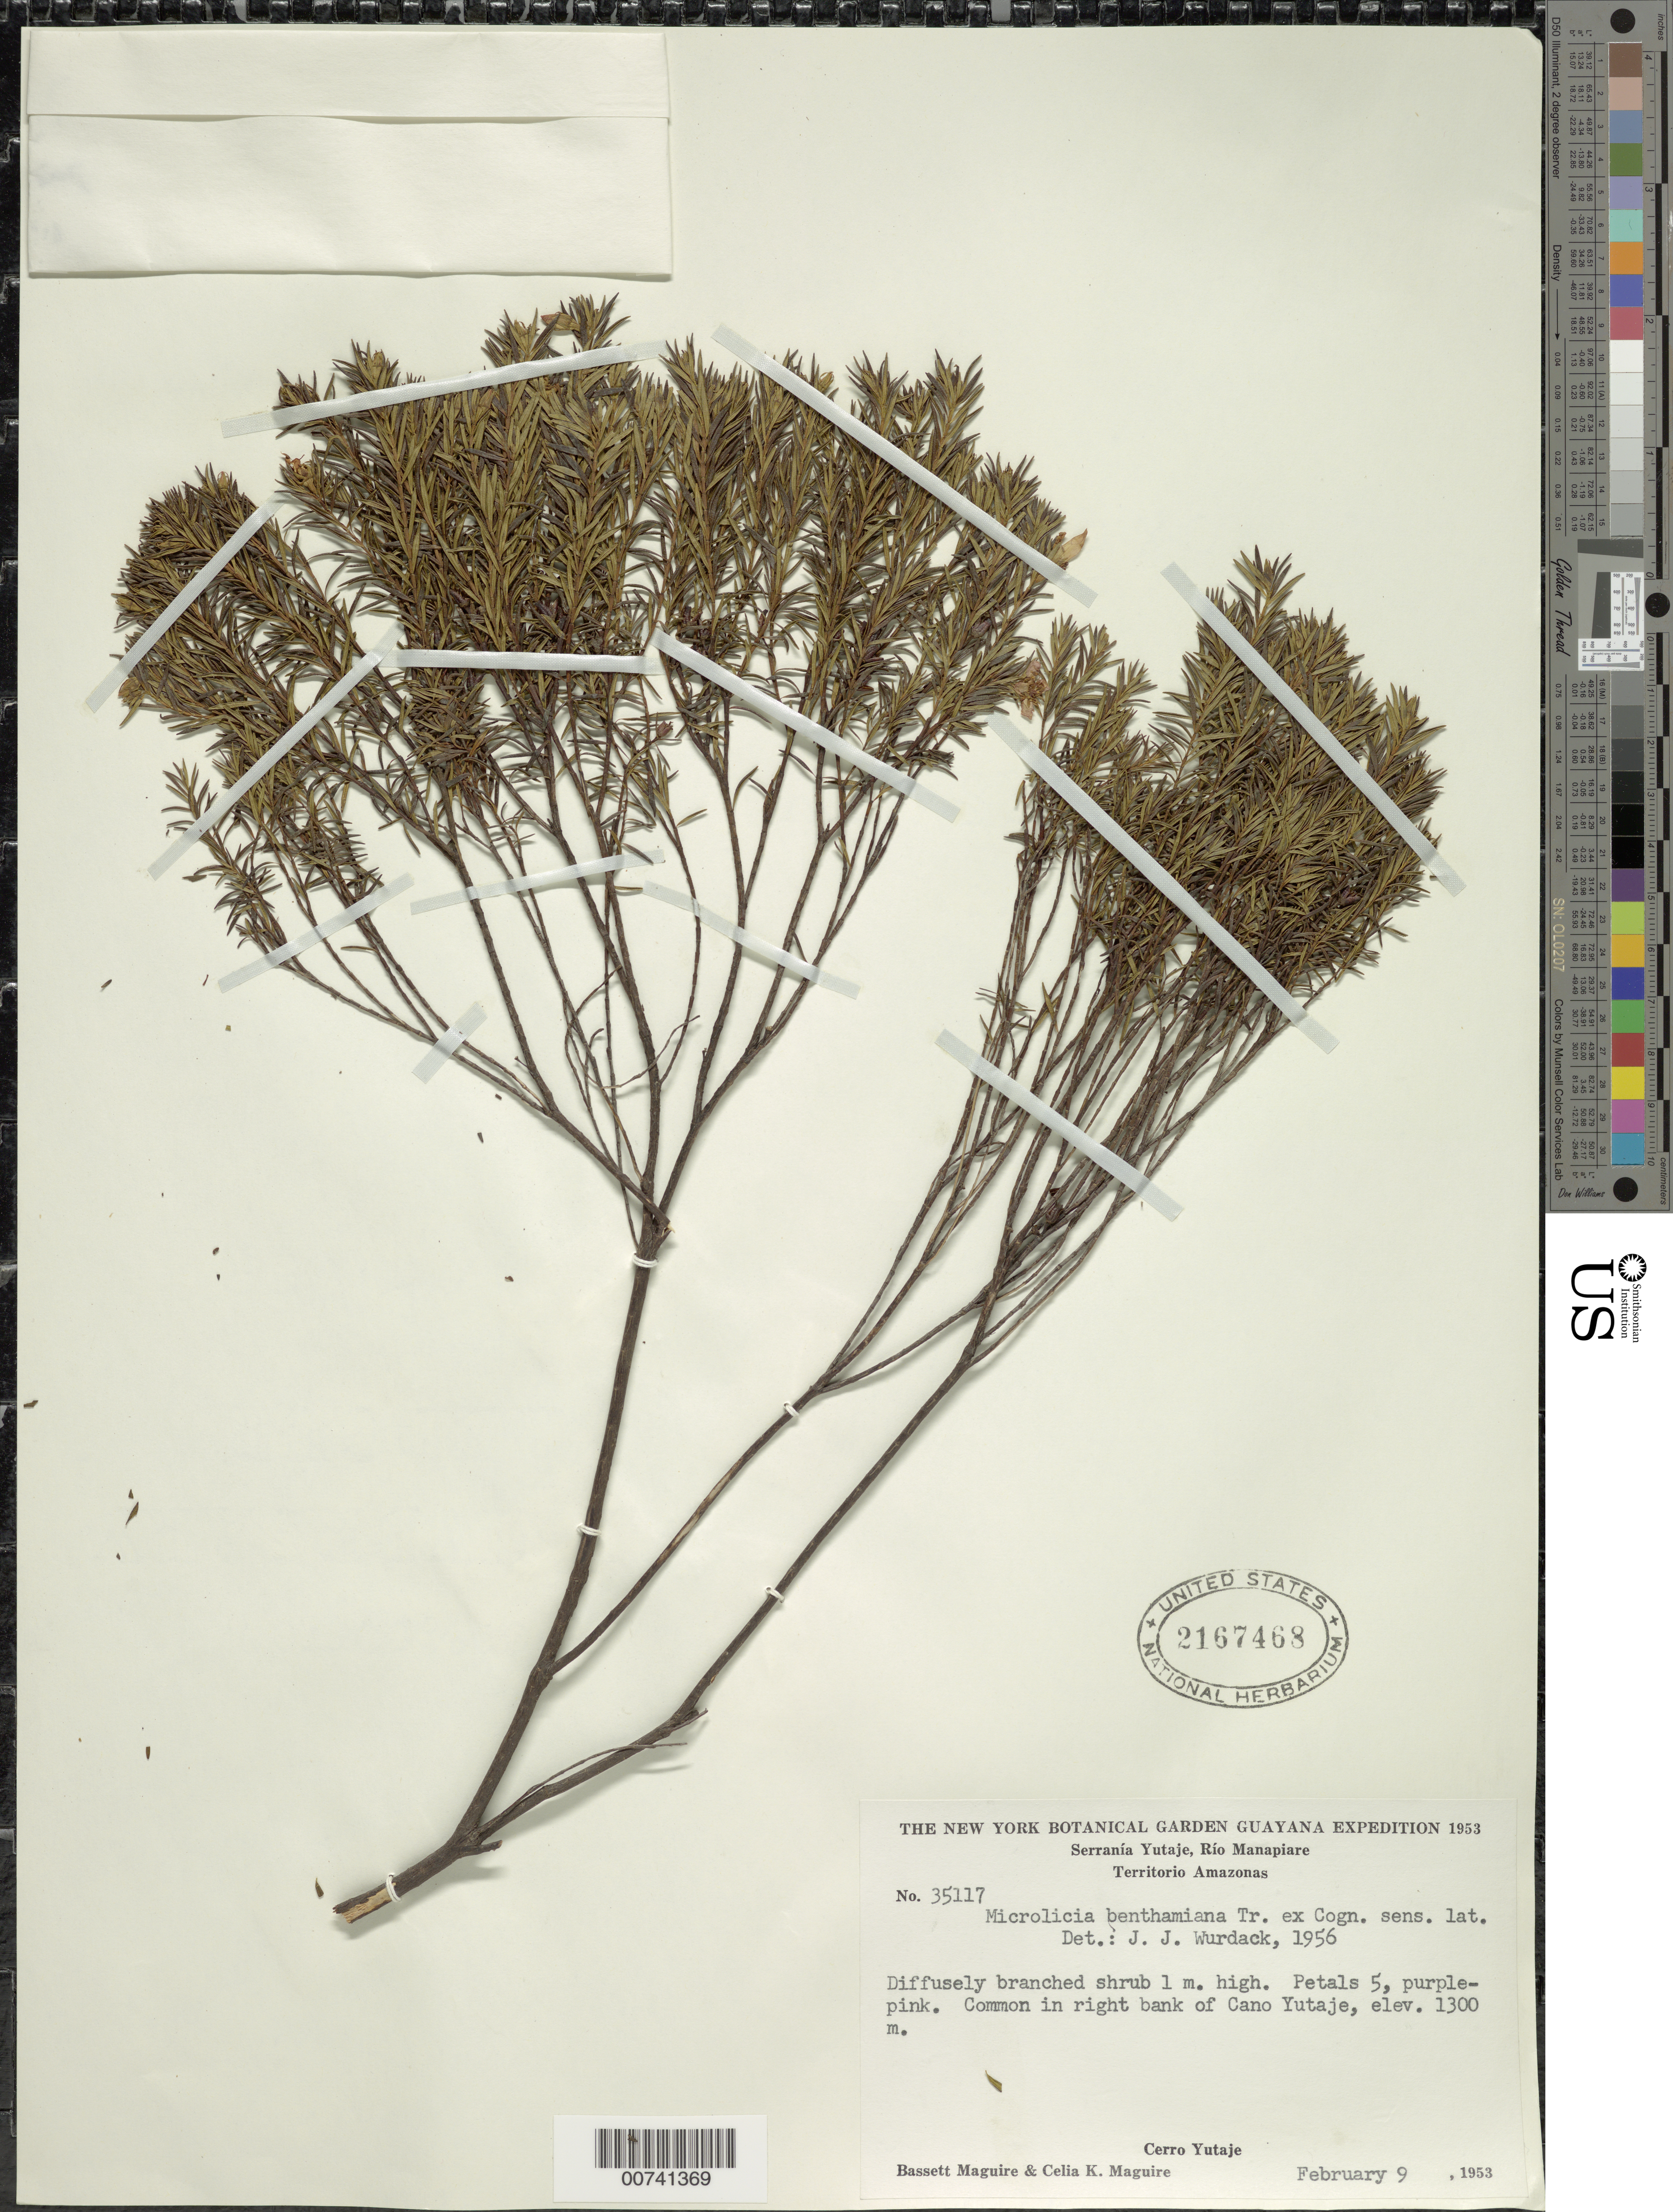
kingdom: Plantae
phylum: Tracheophyta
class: Magnoliopsida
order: Myrtales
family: Melastomataceae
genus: Microlicia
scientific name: Microlicia benthamiana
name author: Triana ex Cogn.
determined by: Wurdack, John J., (US), US (UNITED STATES)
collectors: B. Maguire & C. K. Maguire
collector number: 35117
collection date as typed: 9-Feb-53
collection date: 1953-02-09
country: Venezuela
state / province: Amazonas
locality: Serranía Yutajé, Río Manapiare, Cerro Yutajé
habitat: Along caño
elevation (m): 1300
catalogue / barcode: US 2167468